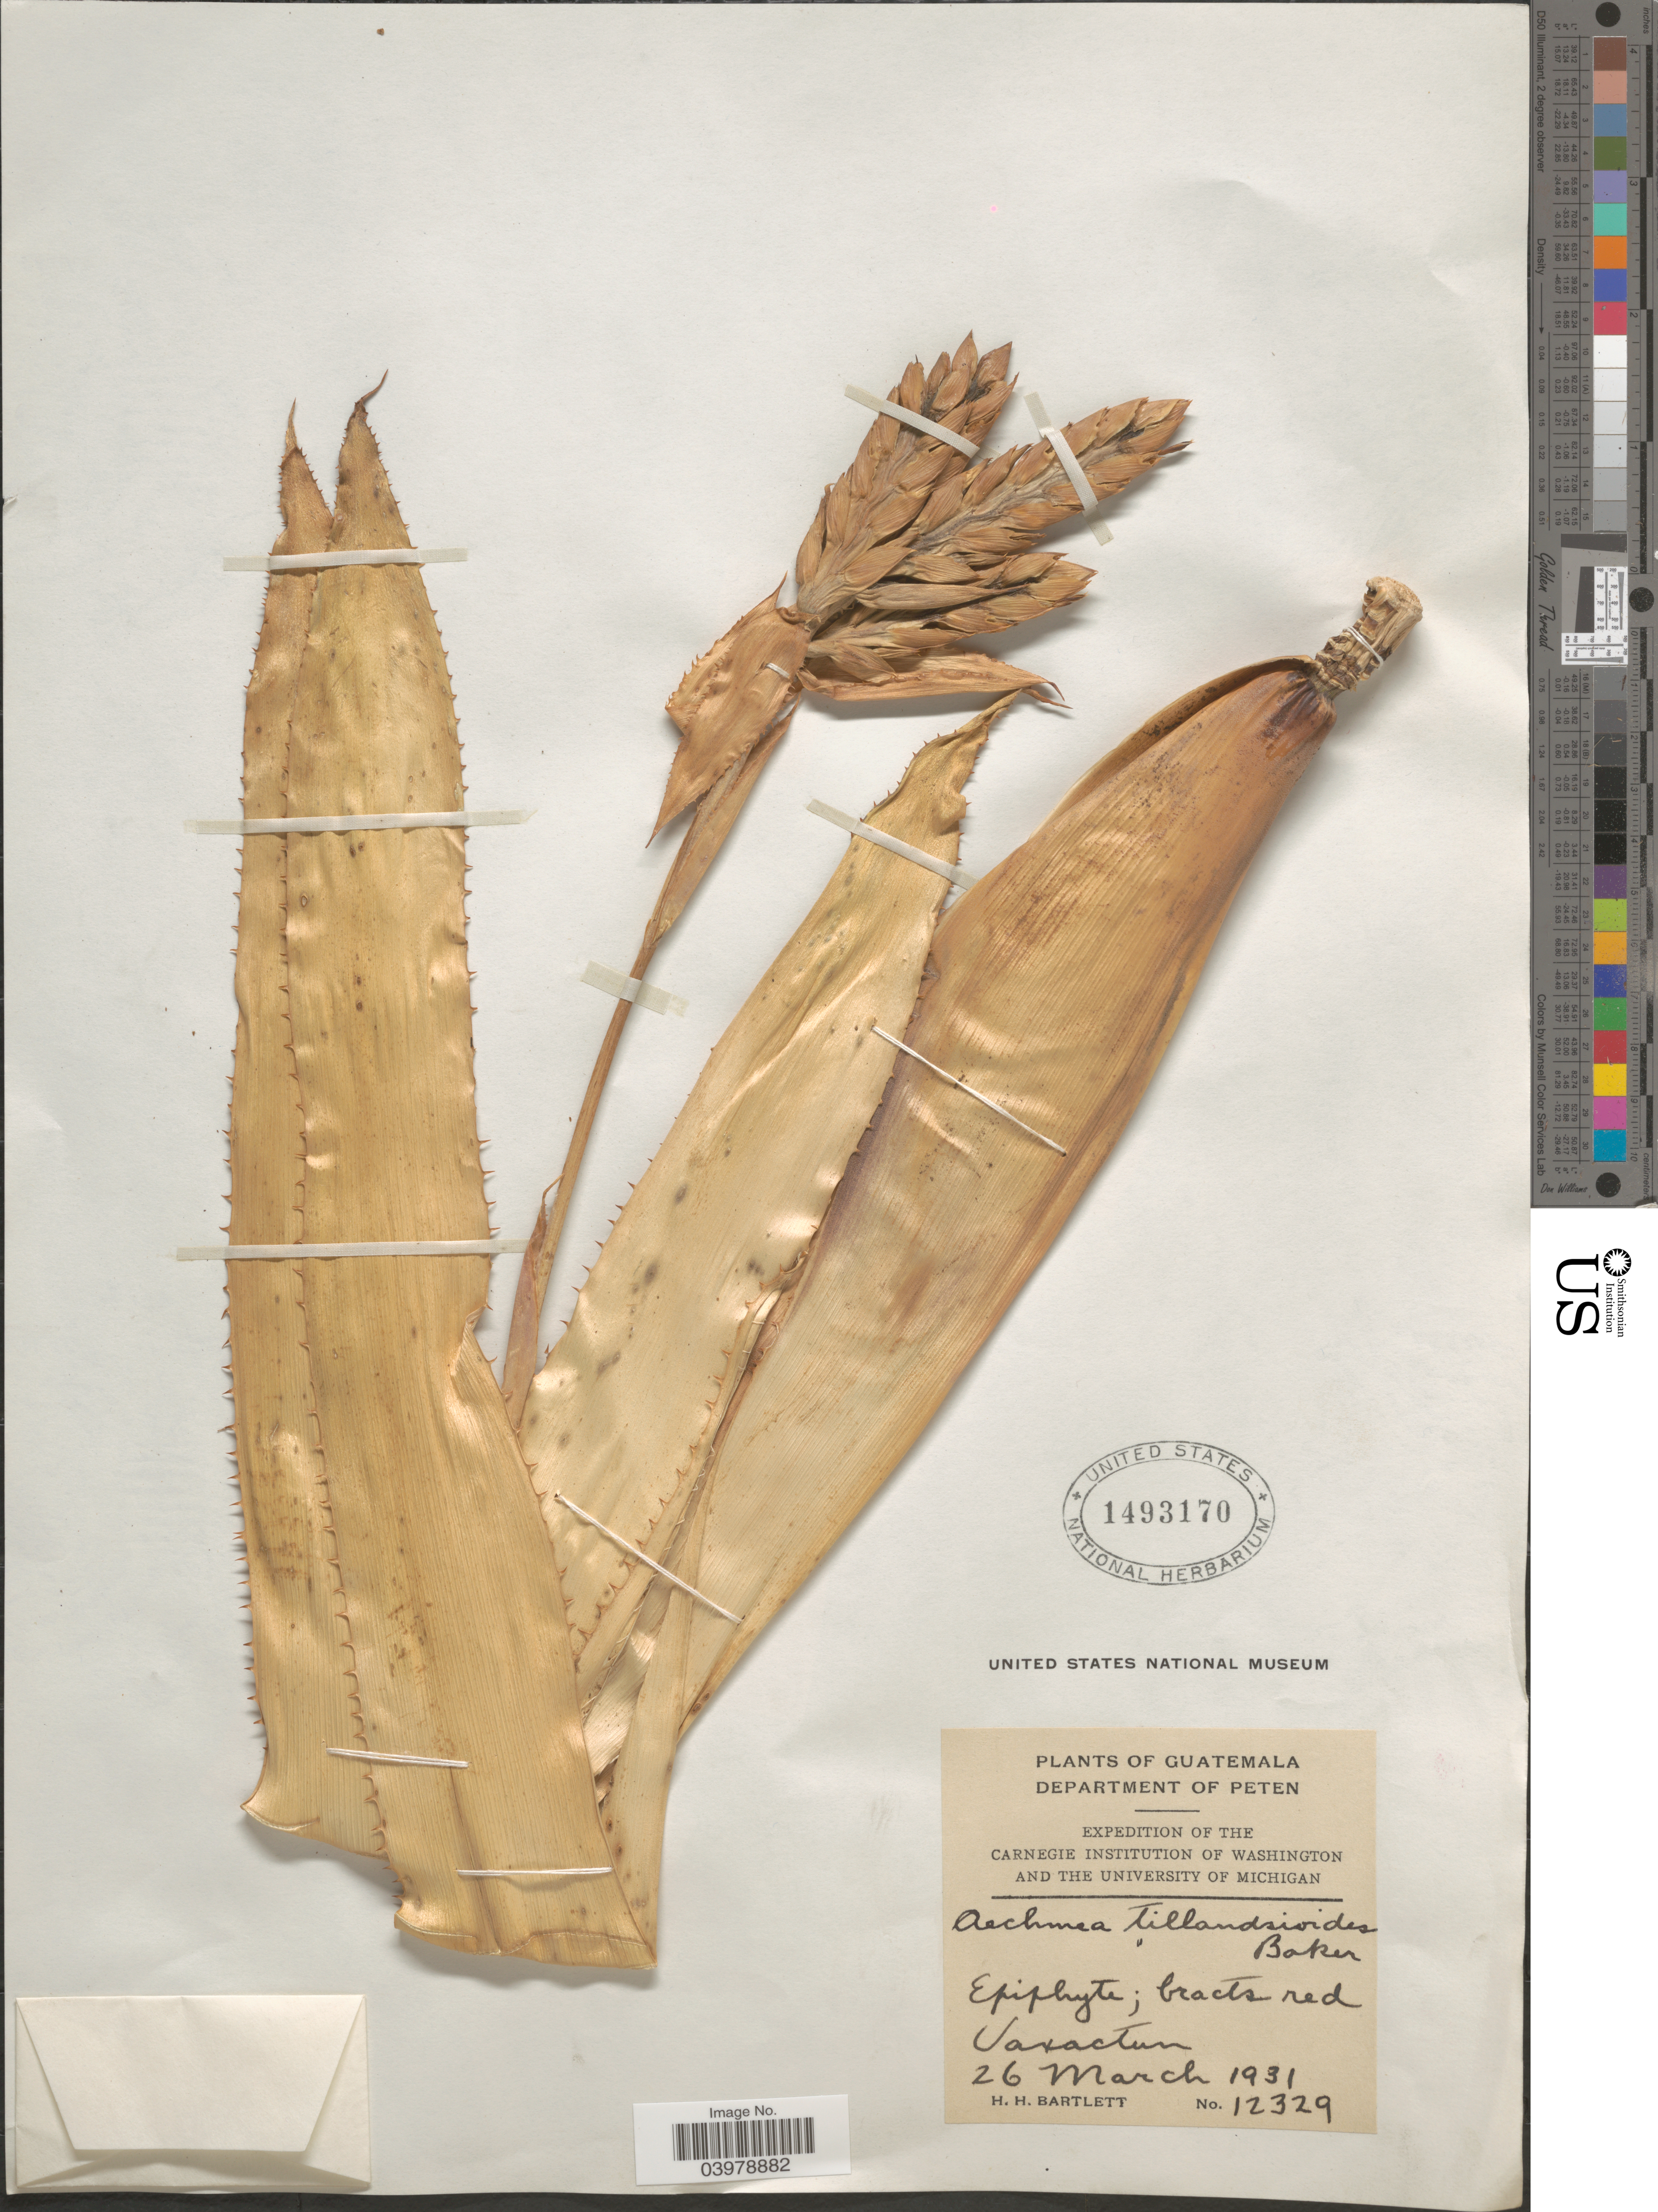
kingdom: Plantae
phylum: Tracheophyta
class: Liliopsida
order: Poales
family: Bromeliaceae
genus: Aechmea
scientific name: Aechmea tillandsioides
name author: (Mart. ex Schult. & Schult. f.) Baker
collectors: H. H. Bartlett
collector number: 12329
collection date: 1931-03-26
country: Guatemala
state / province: El Peten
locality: Department of Peten. Uaxactun.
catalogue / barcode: US 1493170